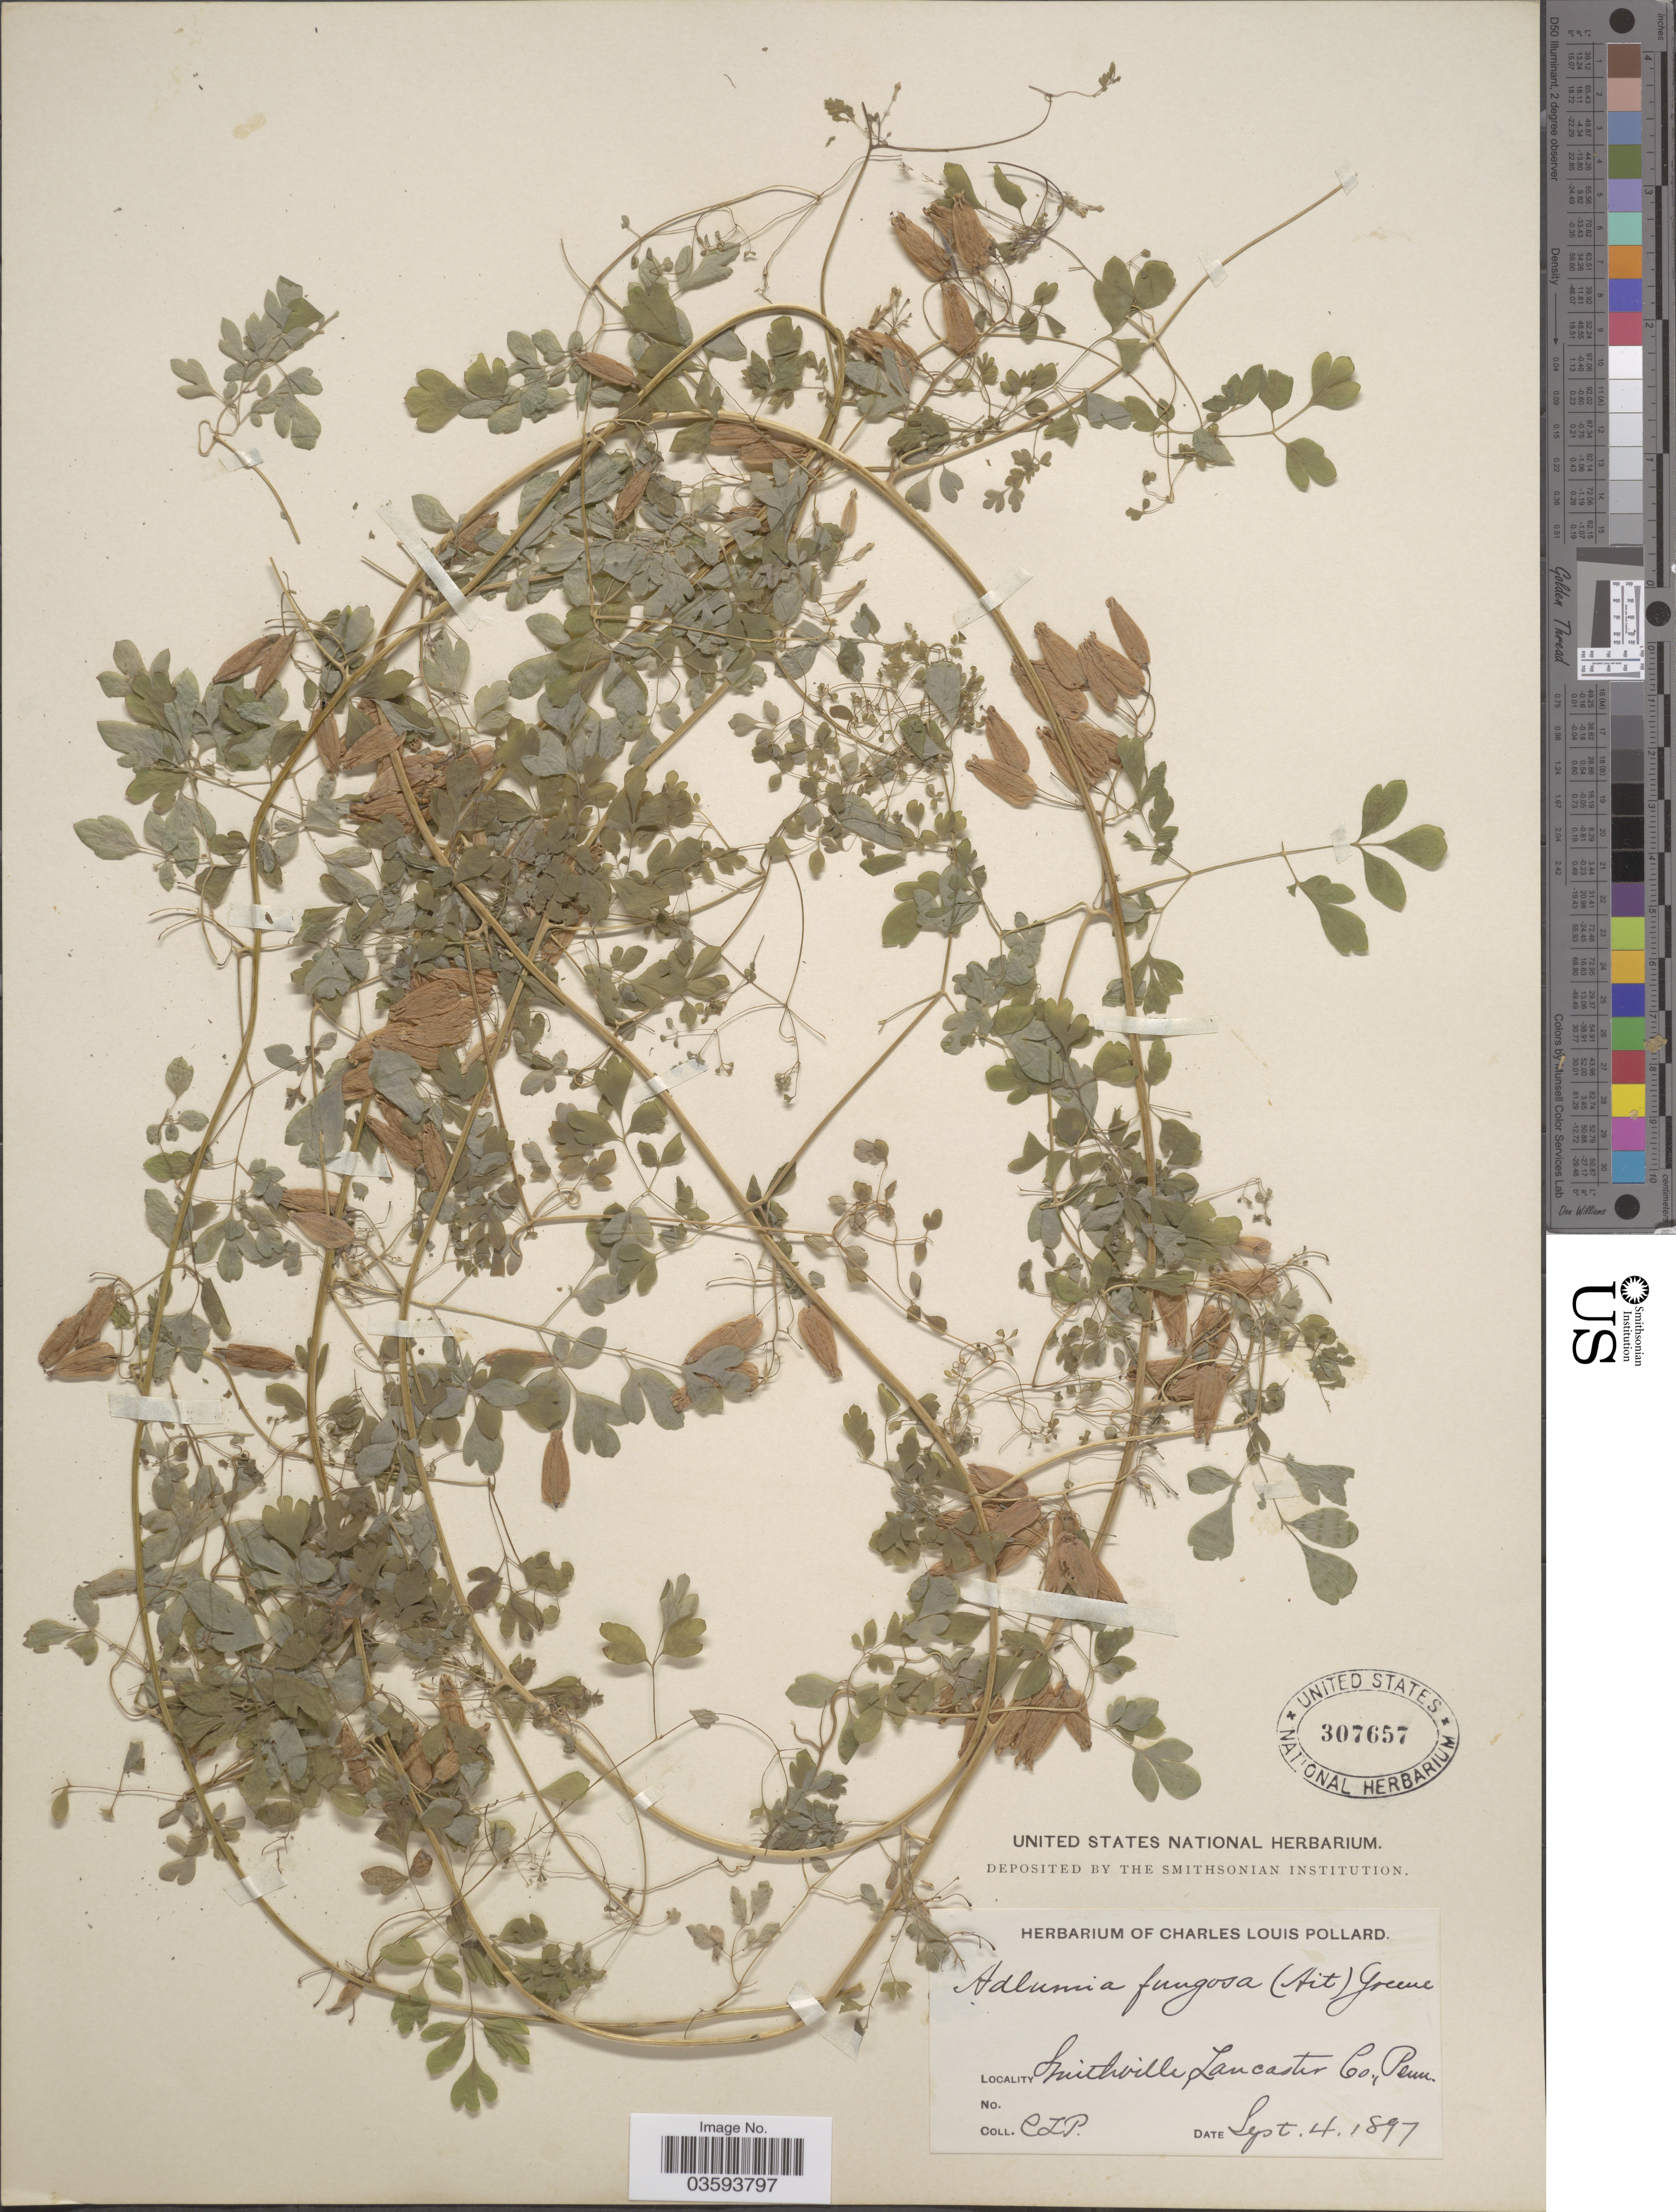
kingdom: Plantae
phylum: Tracheophyta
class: Magnoliopsida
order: Ranunculales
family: Papaveraceae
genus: Adlumia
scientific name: Adlumia fungosa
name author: (Aiton) Greene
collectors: C. L. Pollard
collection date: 1897-09-04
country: United States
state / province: Pennsylvania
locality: Smithville, Lancaster Co.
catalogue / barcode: US 307657